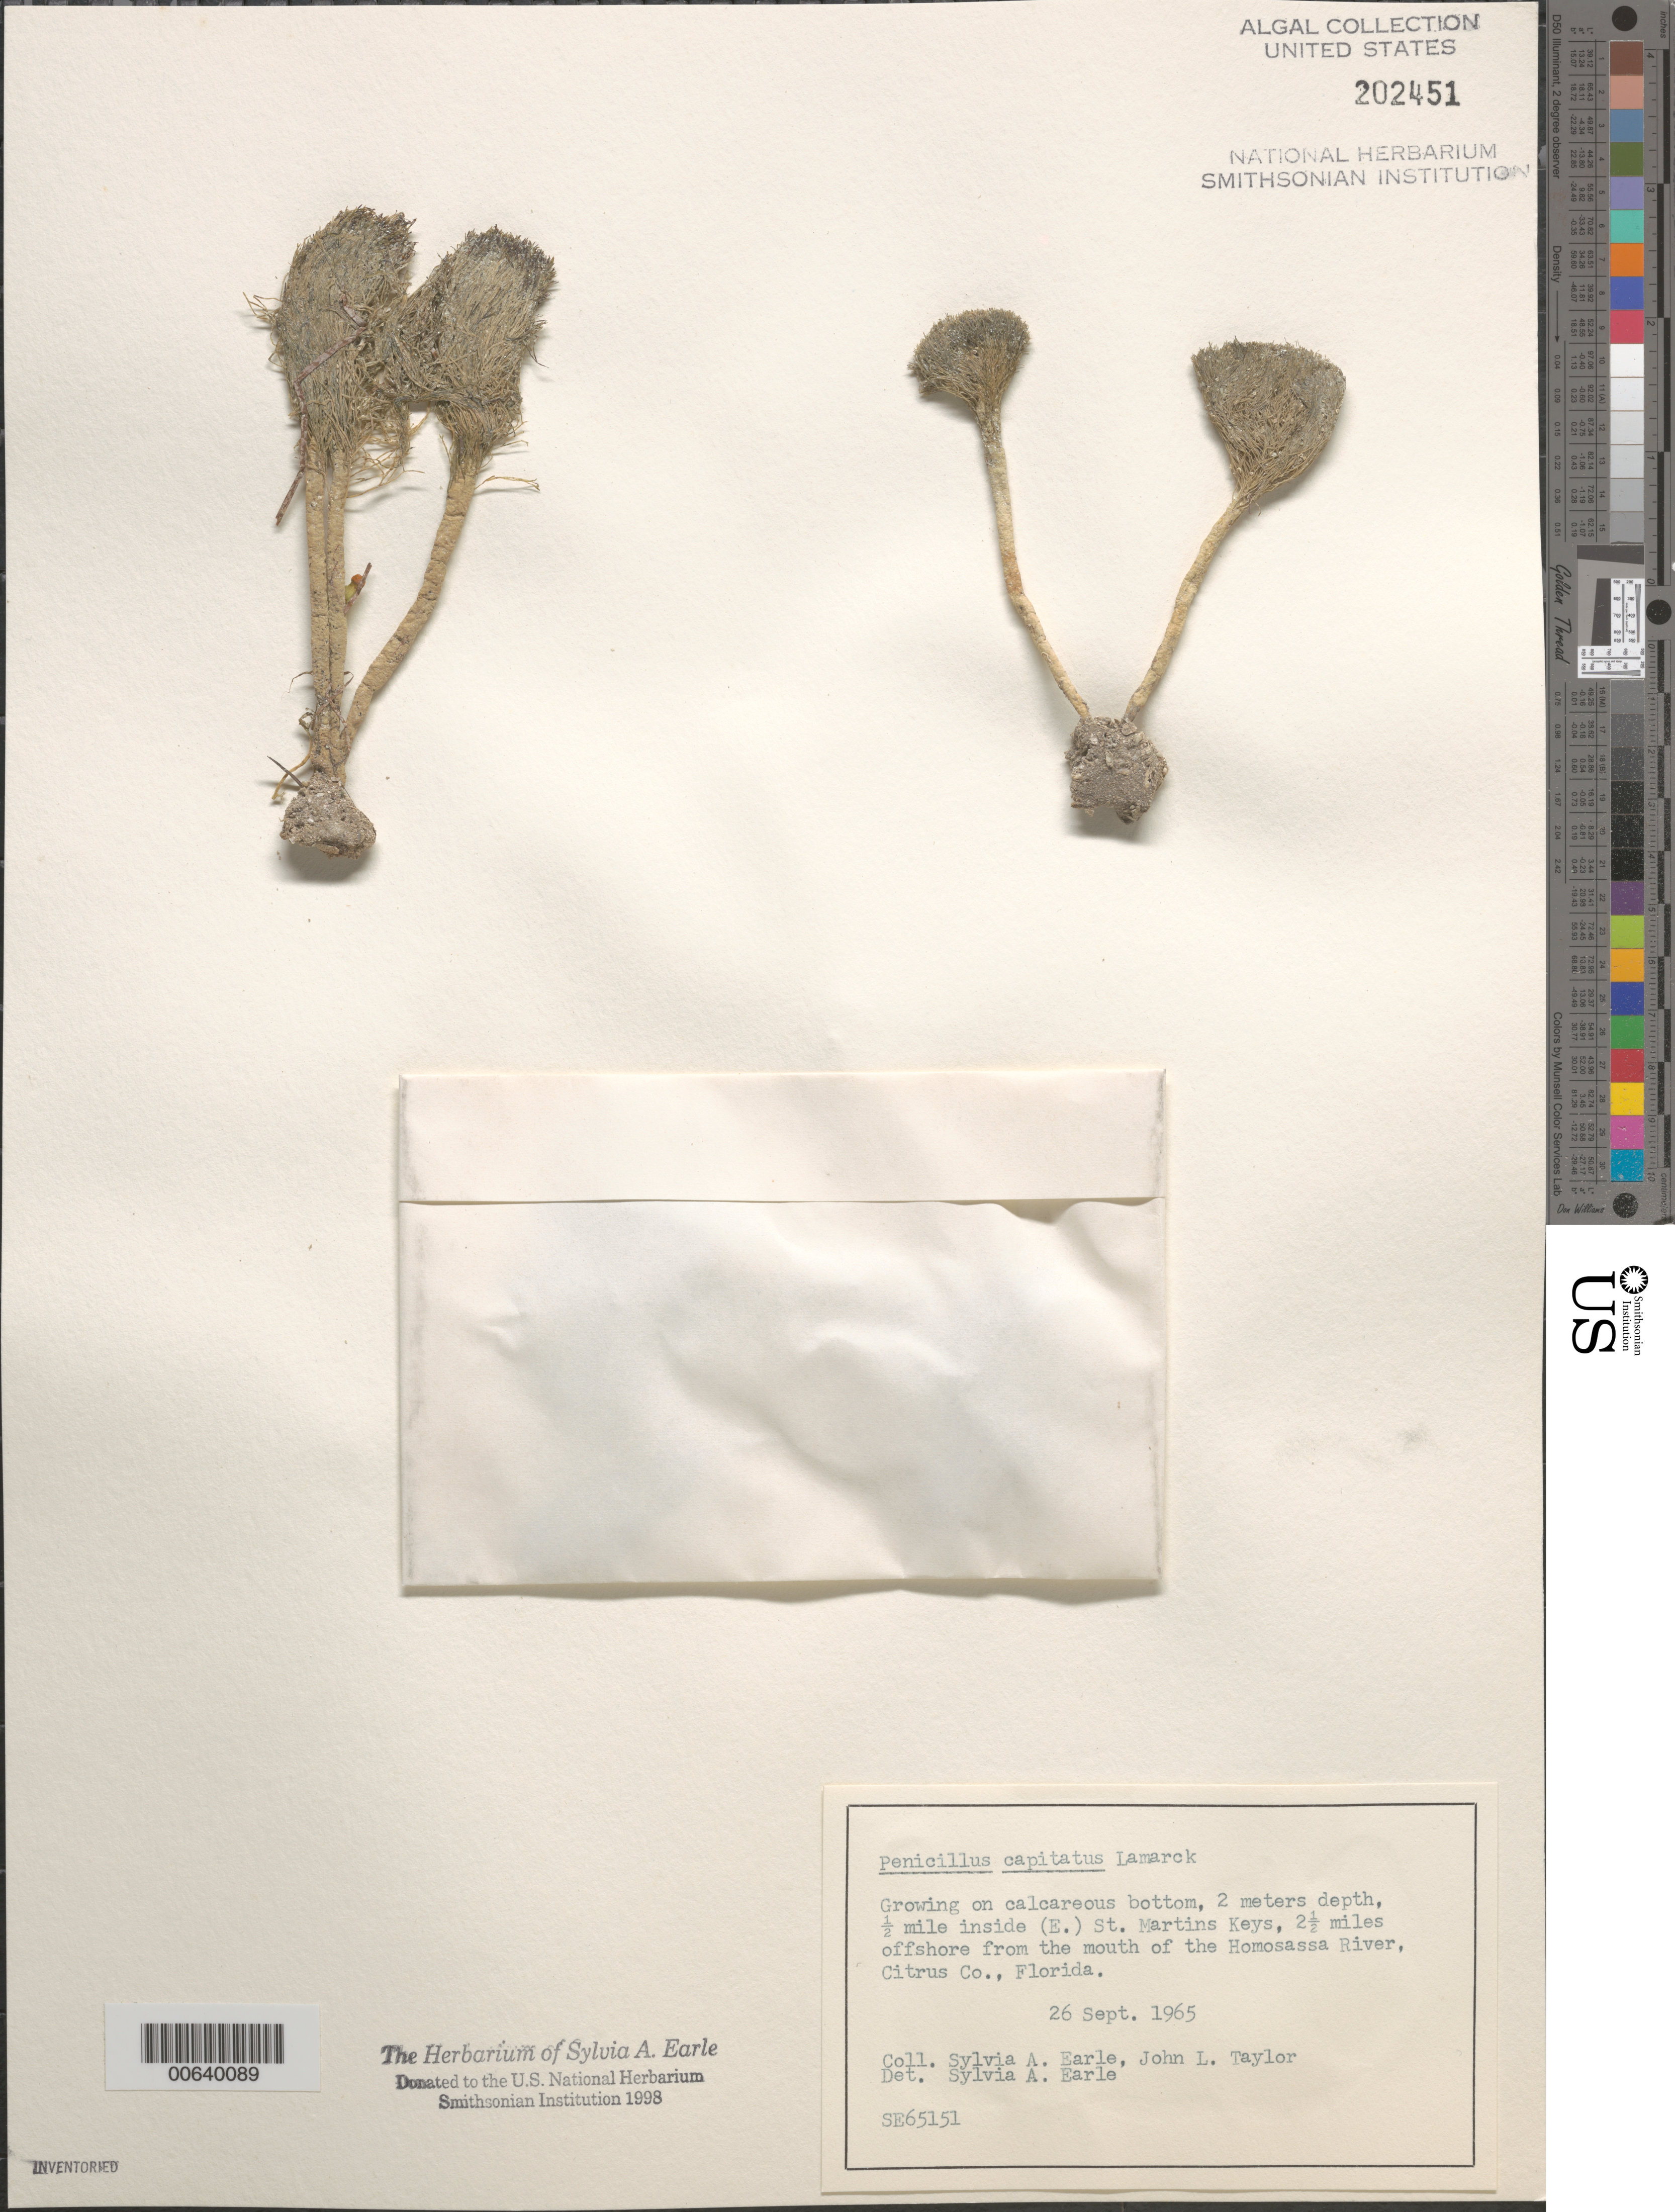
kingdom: Plantae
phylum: Chlorophyta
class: Ulvophyceae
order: Bryopsidales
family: Udoteaceae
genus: Penicillus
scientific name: Penicillus capitatus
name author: Lam.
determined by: Earle, S. A.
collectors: S. A. Earle & J. L. Taylor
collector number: SE 65151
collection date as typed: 26 Sep 1965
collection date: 1965-09-26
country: United States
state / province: Florida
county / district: Citrus County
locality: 2.5 miles off Homosassa River mouth, 0.5 mile inside (east) St. Martins Keys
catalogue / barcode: US 202451